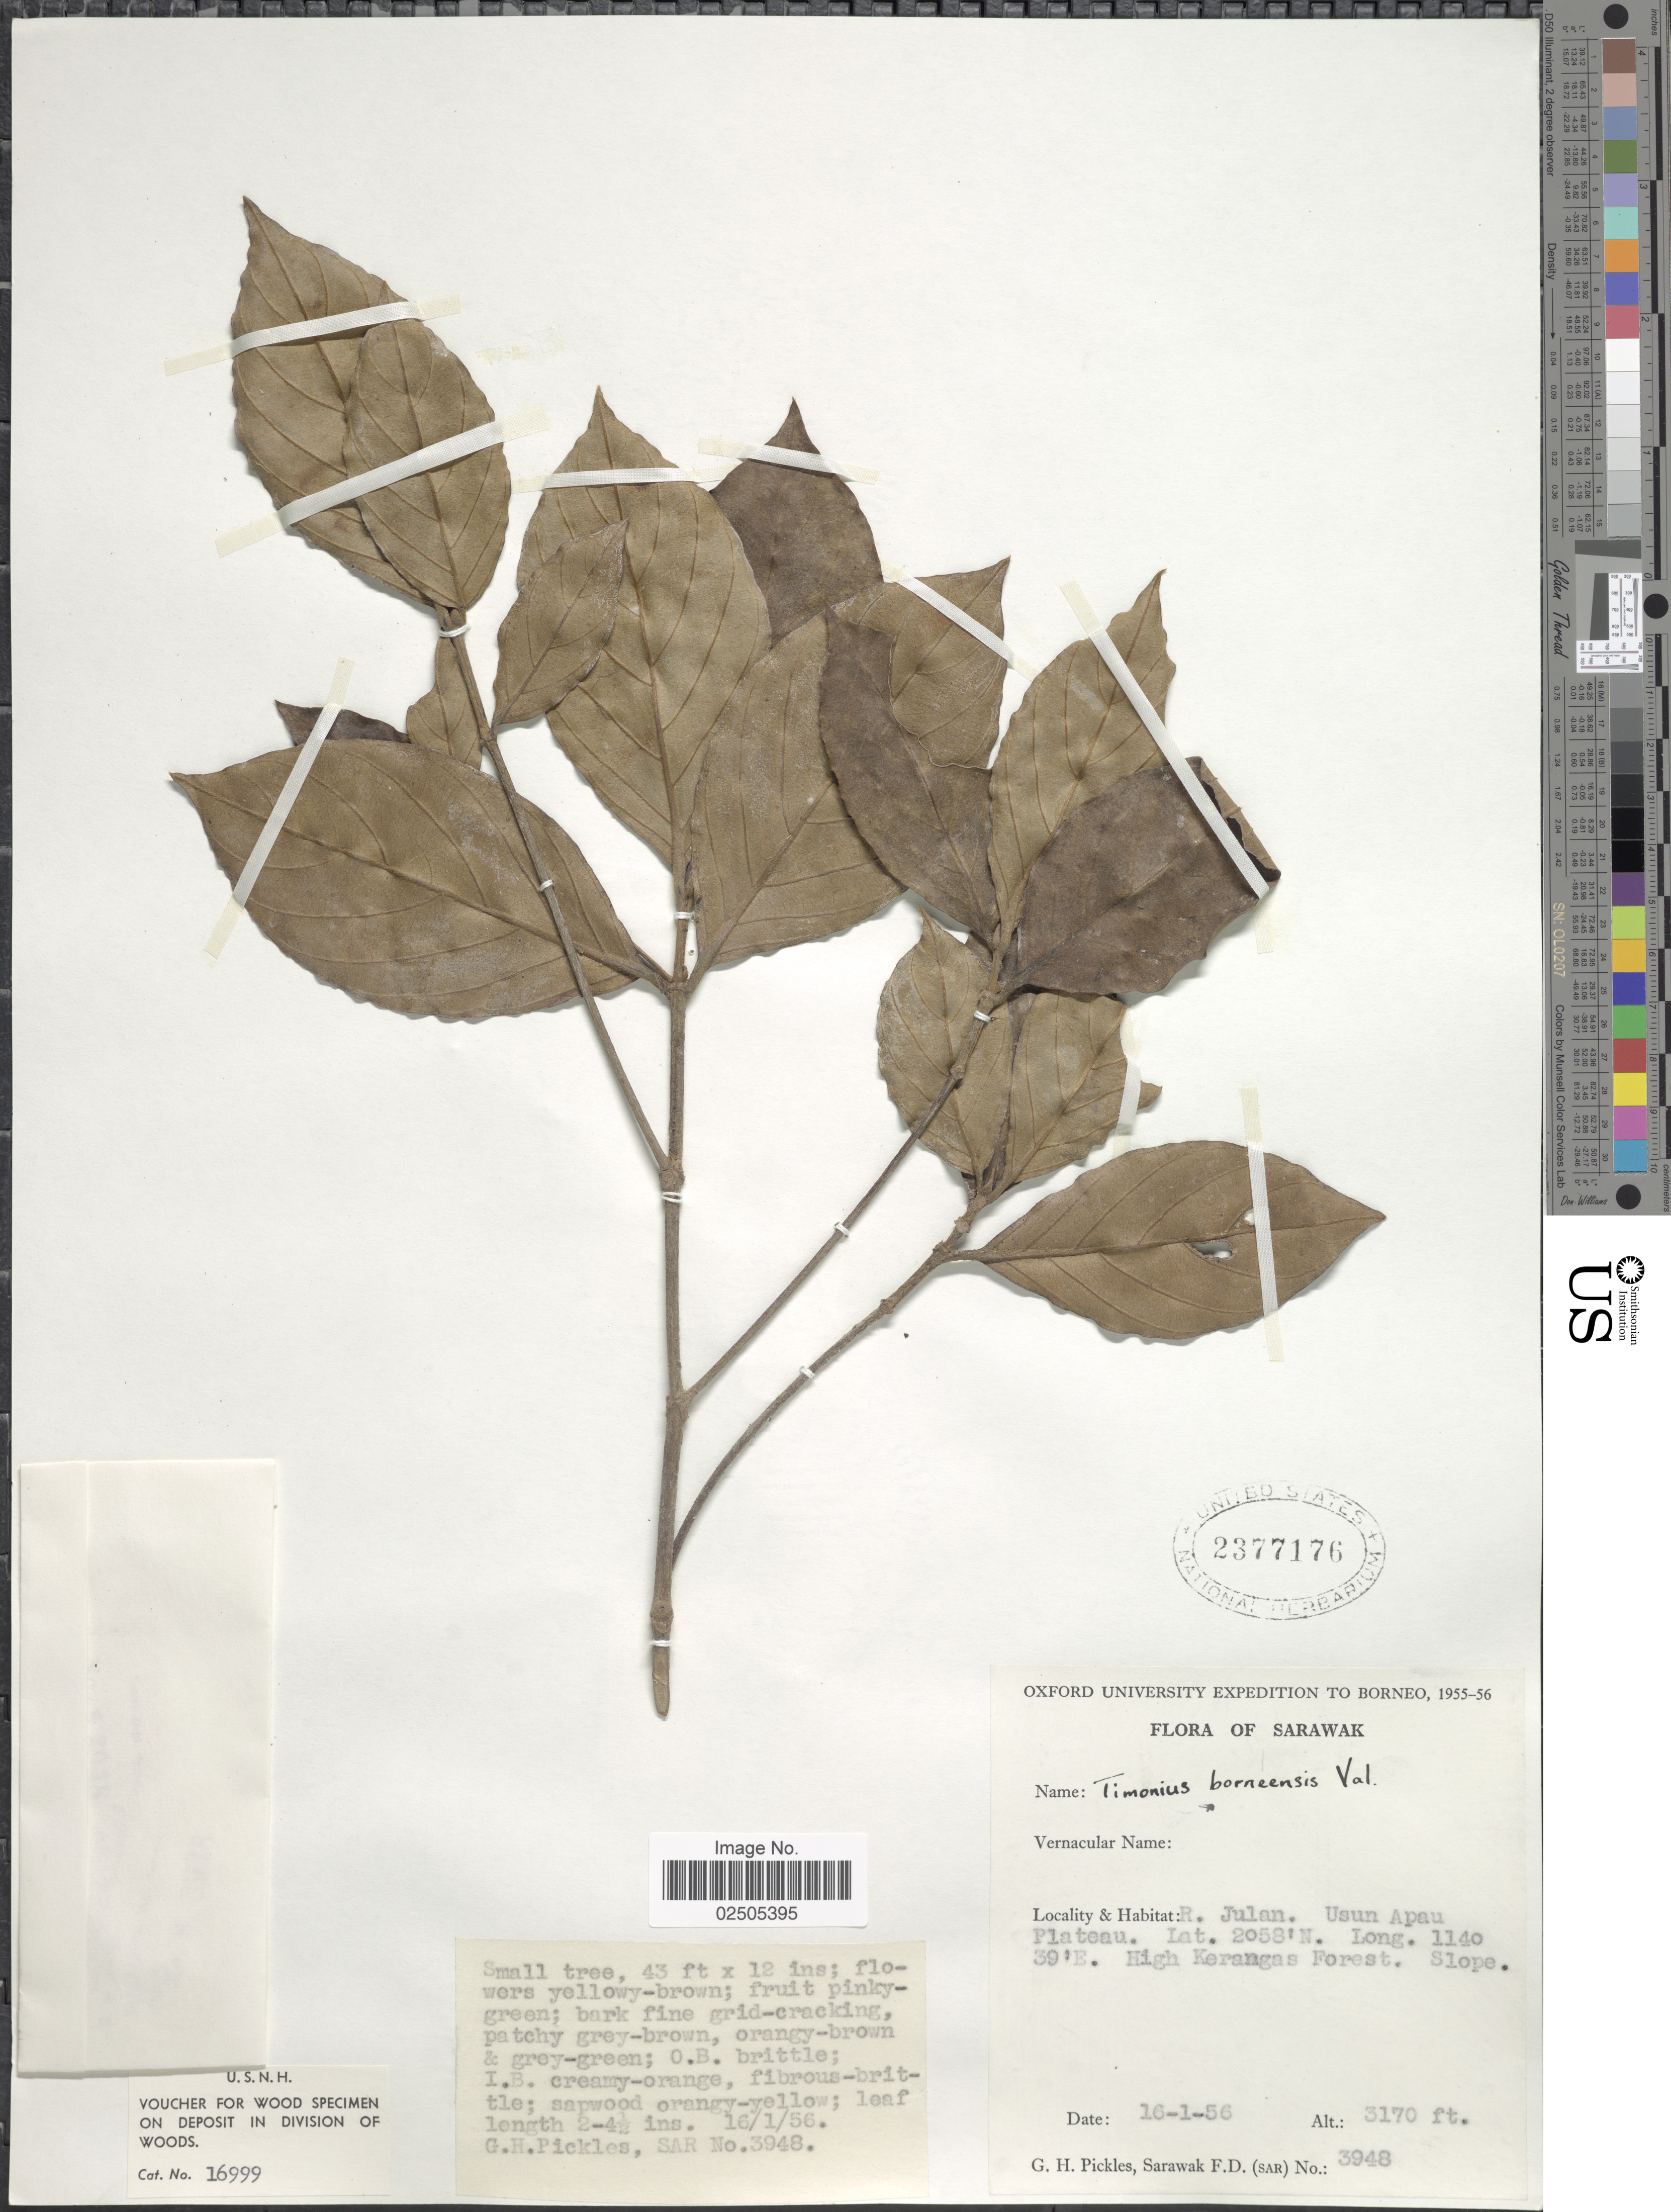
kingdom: Plantae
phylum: Tracheophyta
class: Magnoliopsida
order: Gentianales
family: Rubiaceae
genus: Timonius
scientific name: Timonius borneensis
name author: Valeton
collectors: G. Pickles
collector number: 3948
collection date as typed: Transcribed d/m/y: 16/1/56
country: Malaysia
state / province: Sarawak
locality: R. Julan. Usun Apau Plateau, High Kerangas Forest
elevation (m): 966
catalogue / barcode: US 2377176